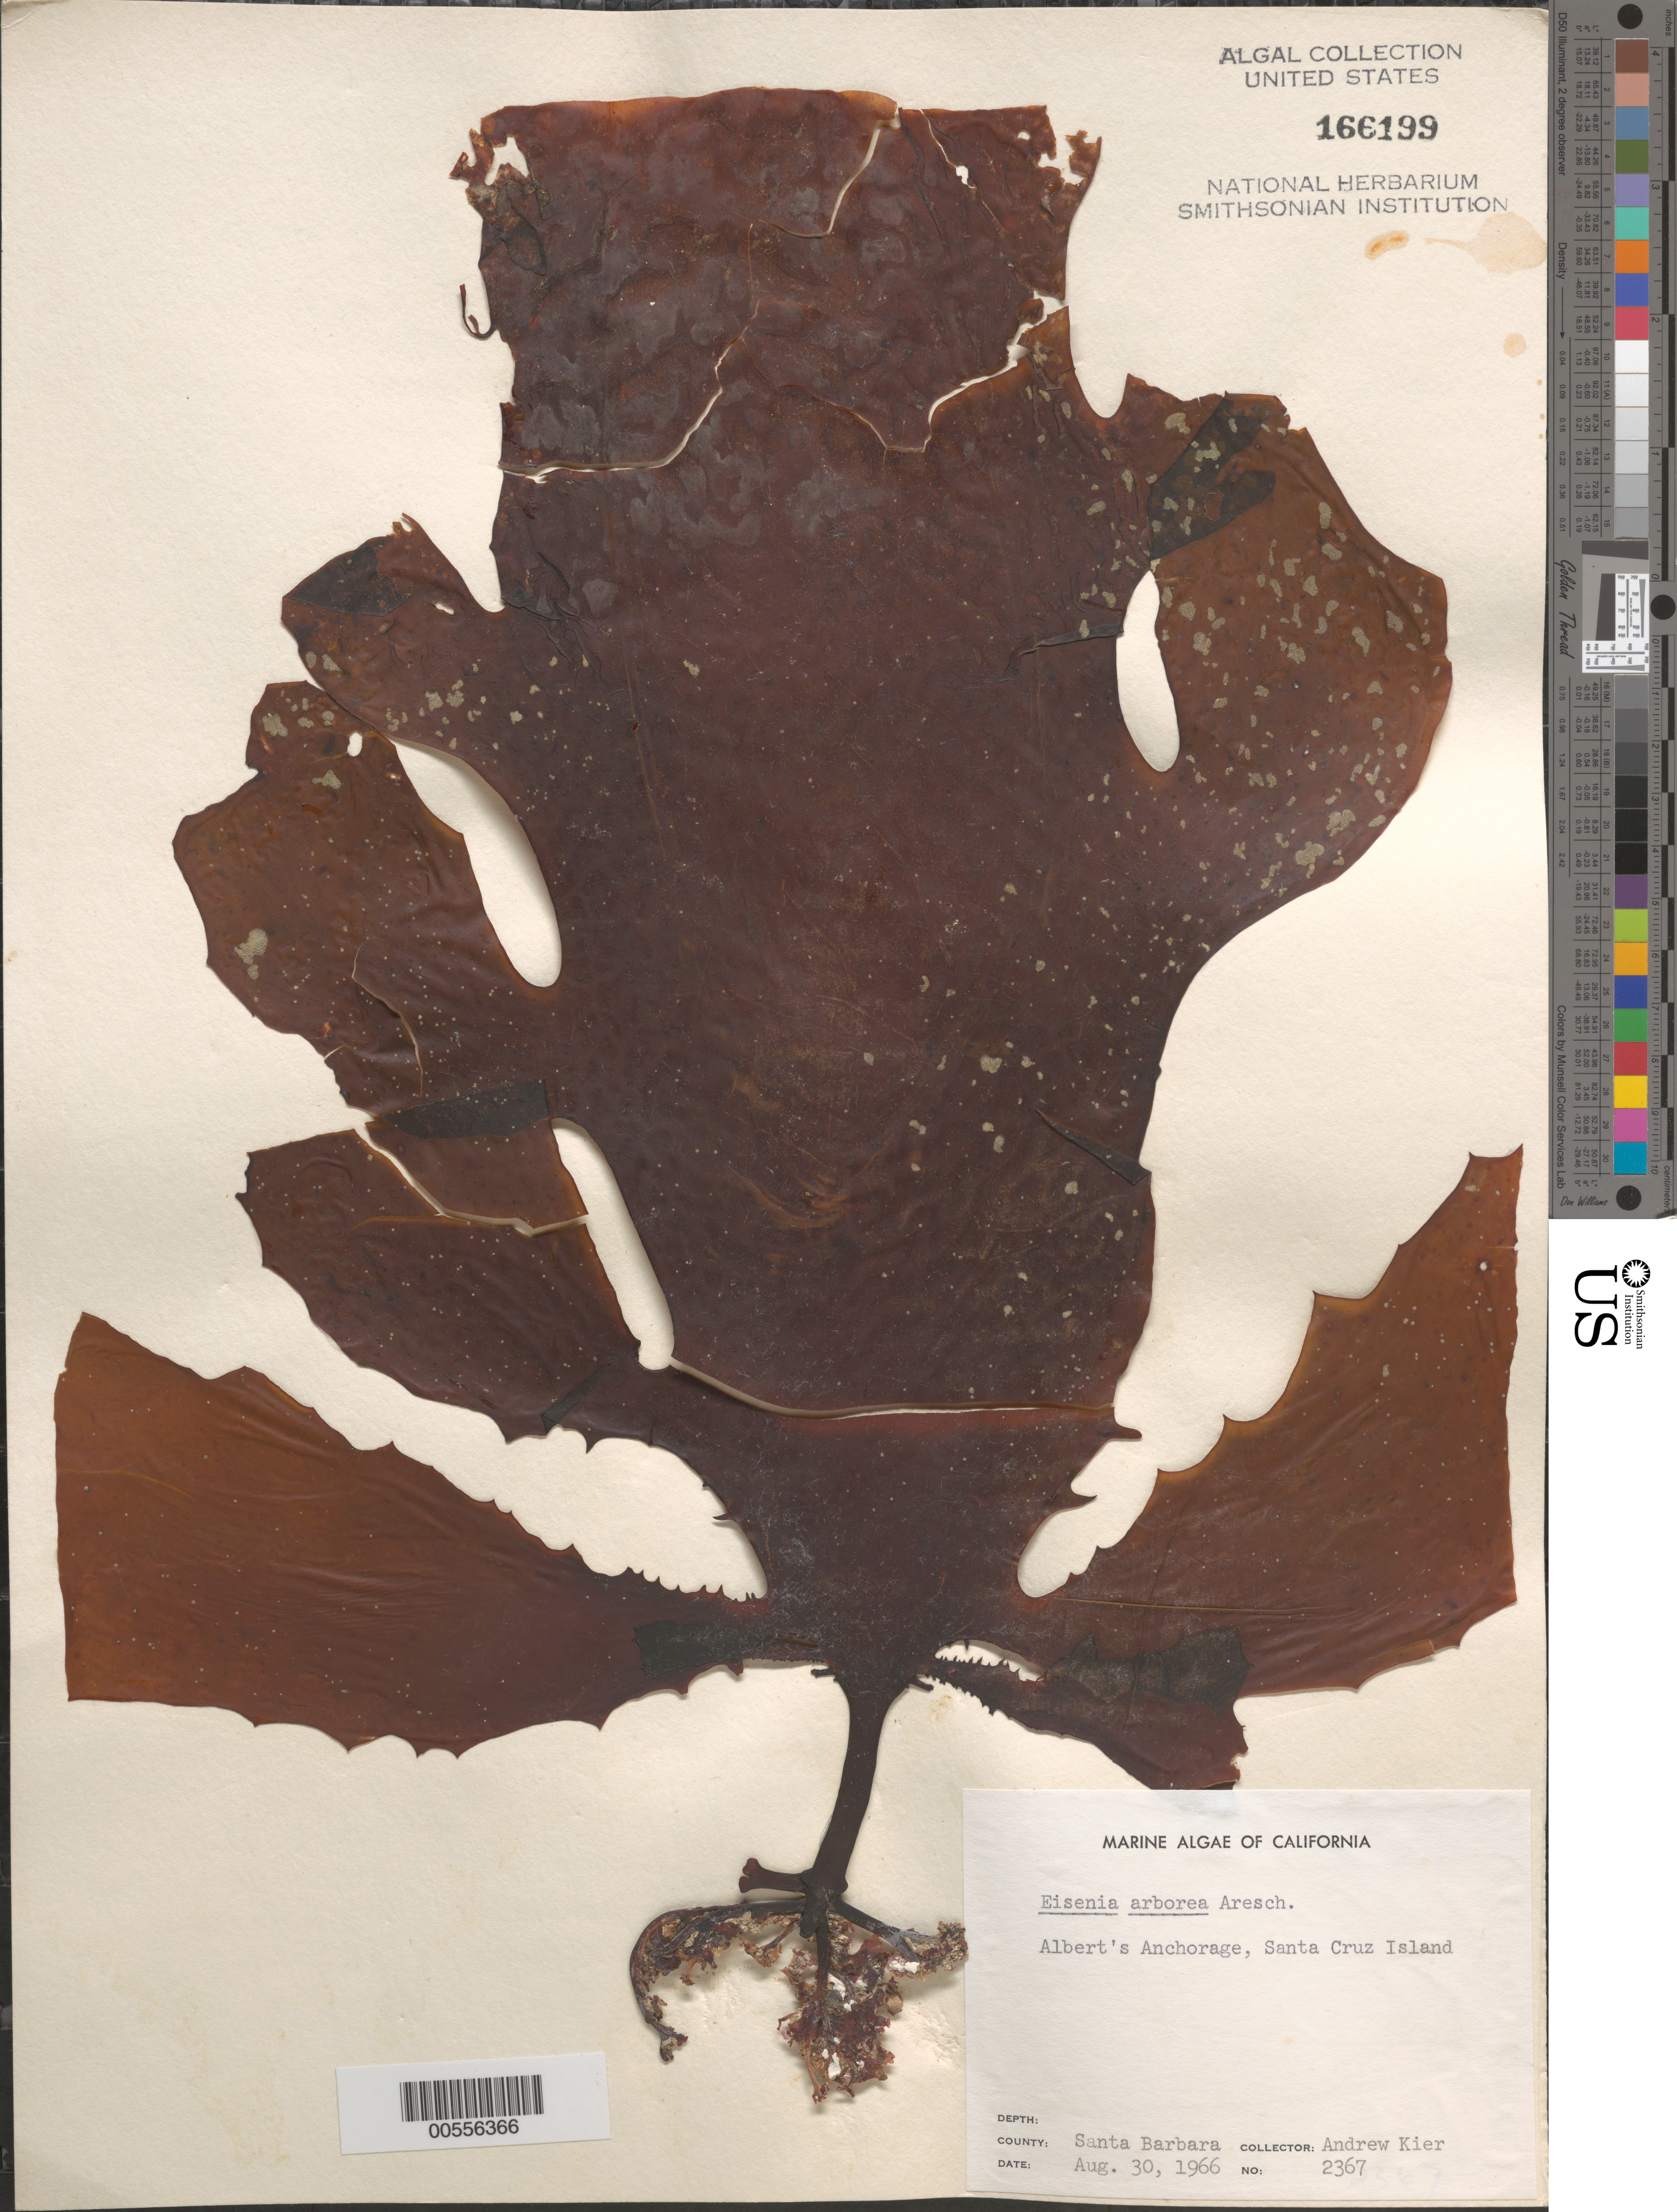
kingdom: Chromista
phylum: Ochrophyta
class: Phaeophyceae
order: Laminariales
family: Lessoniaceae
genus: Eisenia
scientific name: Eisenia arborea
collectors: A. Kier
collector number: Neushul 2367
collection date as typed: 30 Aug 1966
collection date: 1966-08-30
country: United States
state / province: California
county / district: Santa Barbara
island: Santa Cruz Island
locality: Albert's Anchorage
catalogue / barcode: US 166199